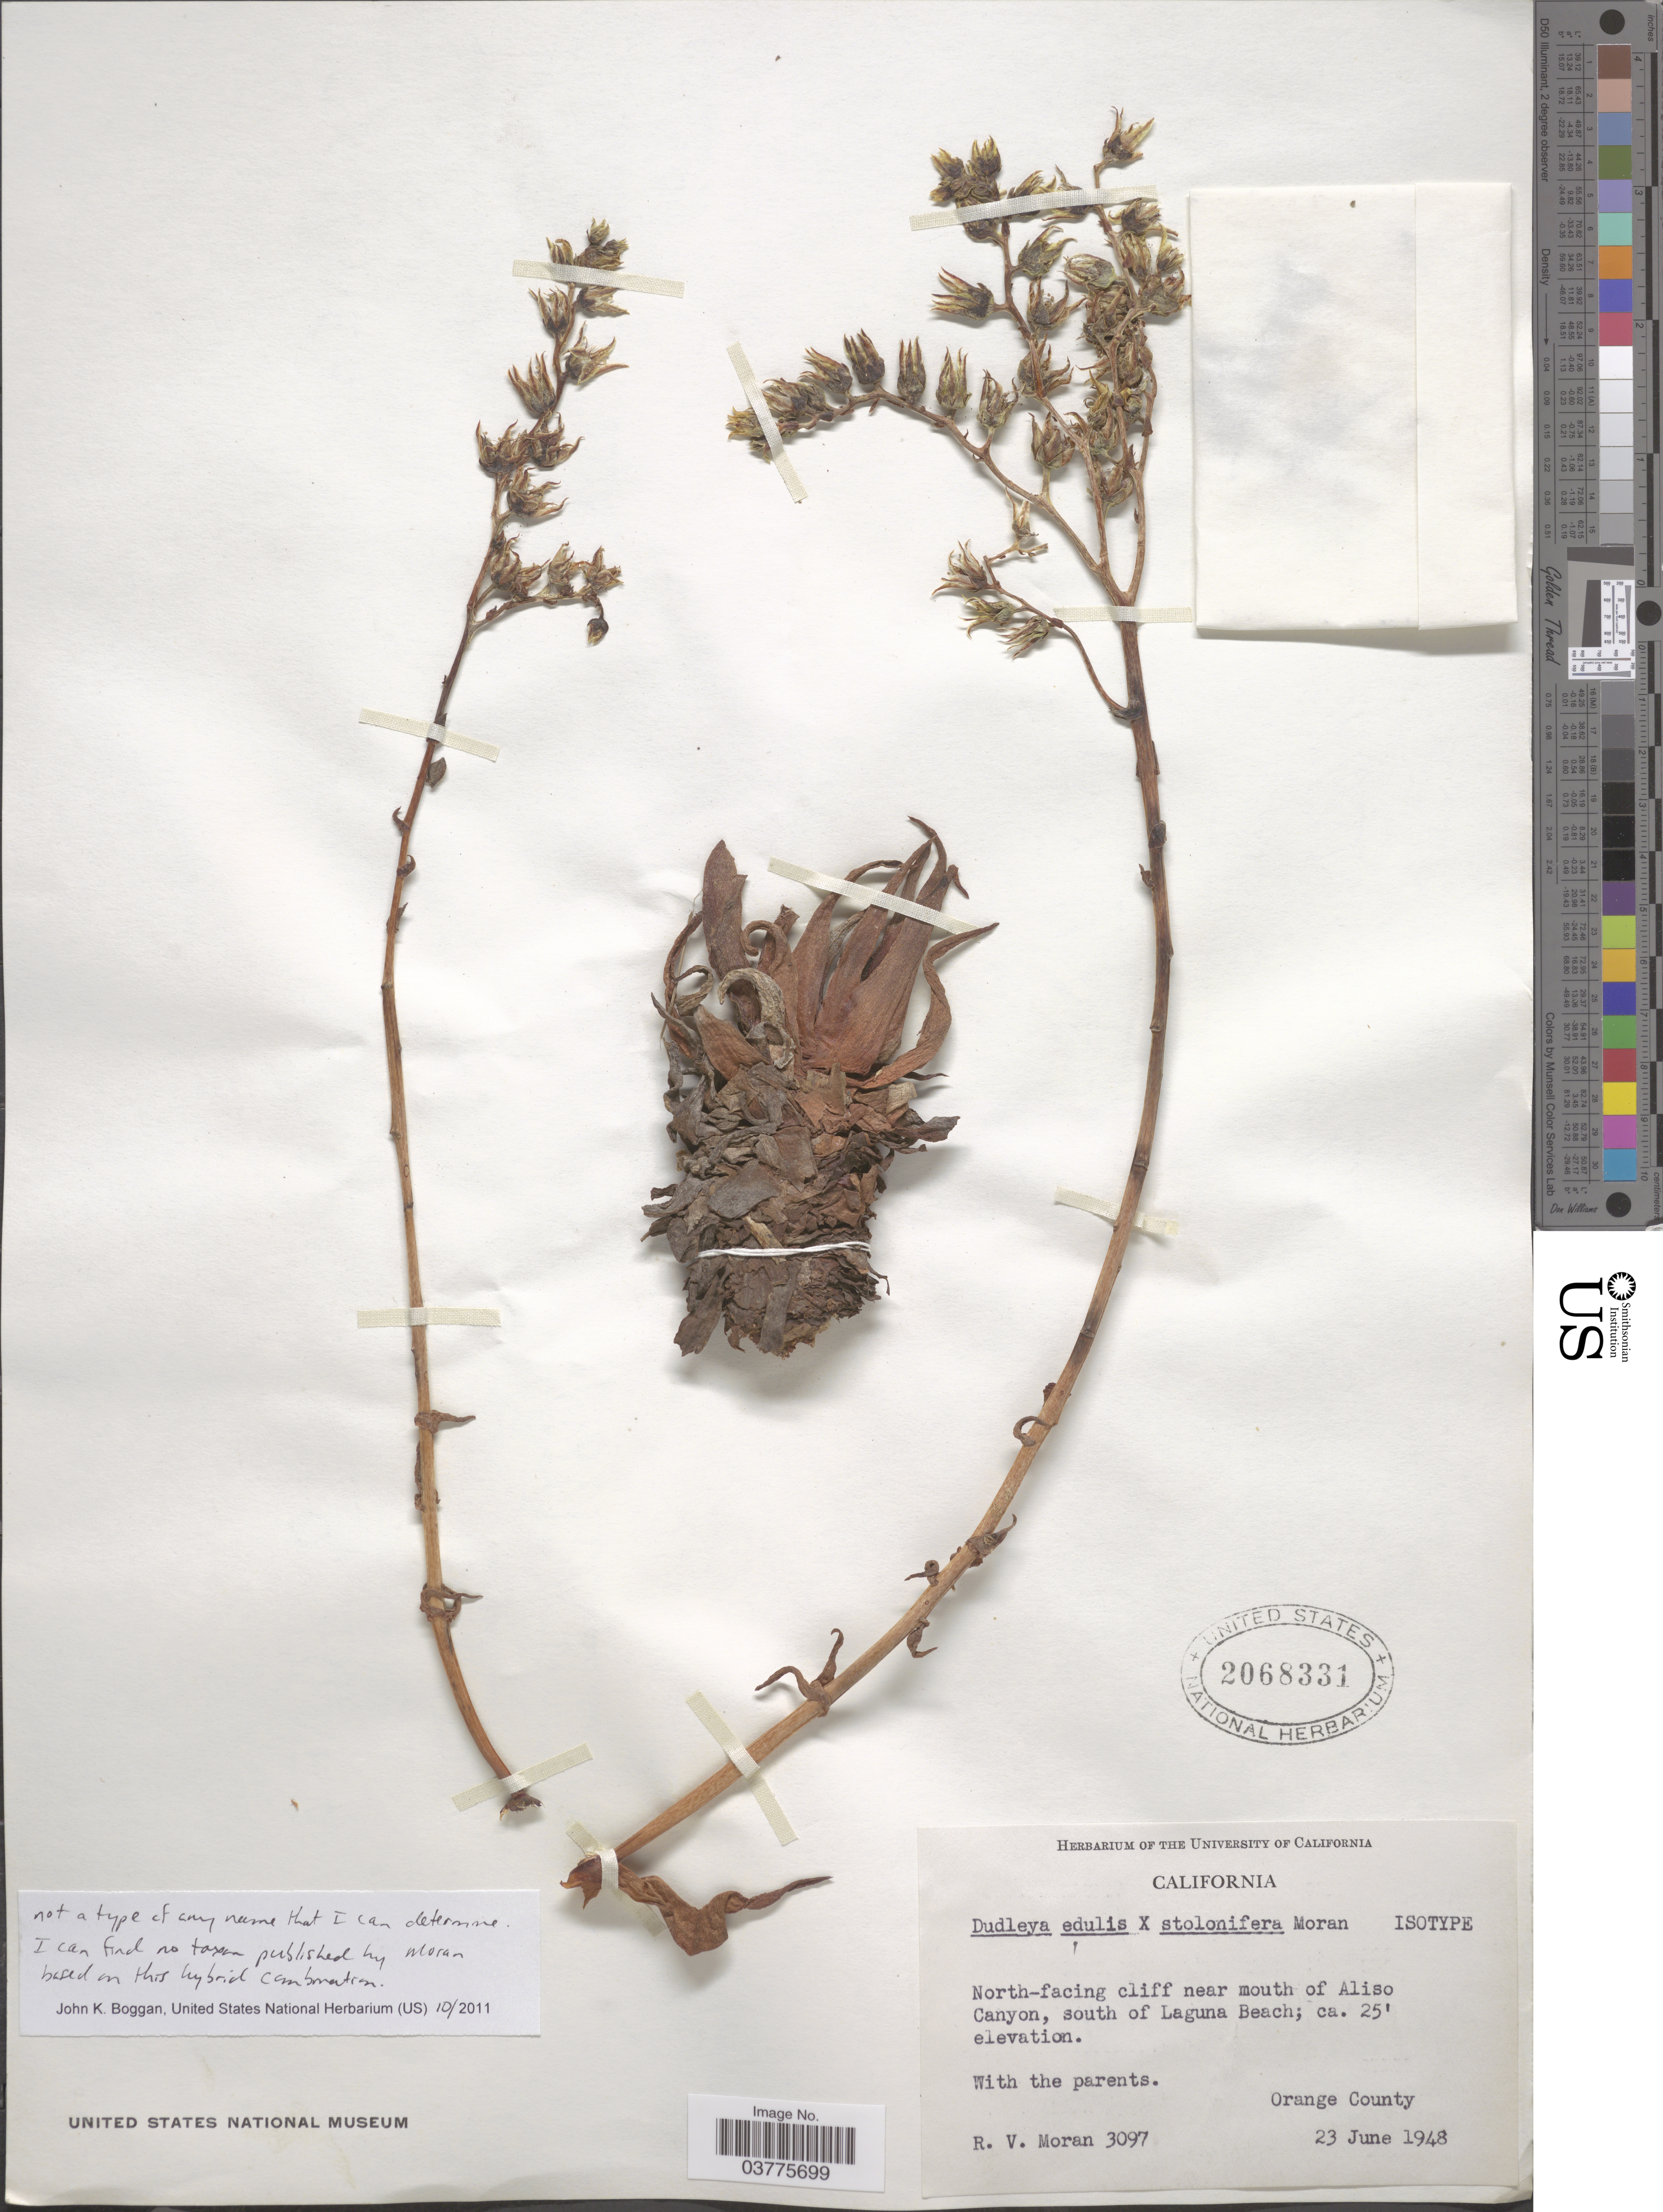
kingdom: Plantae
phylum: Tracheophyta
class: Magnoliopsida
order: Saxifragales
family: Crassulaceae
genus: Dudleya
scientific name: Dudleya edulis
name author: (Nutt.) Moran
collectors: R. V. Moran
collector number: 3097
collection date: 1948-06-23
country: United States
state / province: California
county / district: Orange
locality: North-facing cliff near mouth of Aliso Canyon, south of Laguna Beach. Orange County.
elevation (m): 8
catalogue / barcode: US 2068331